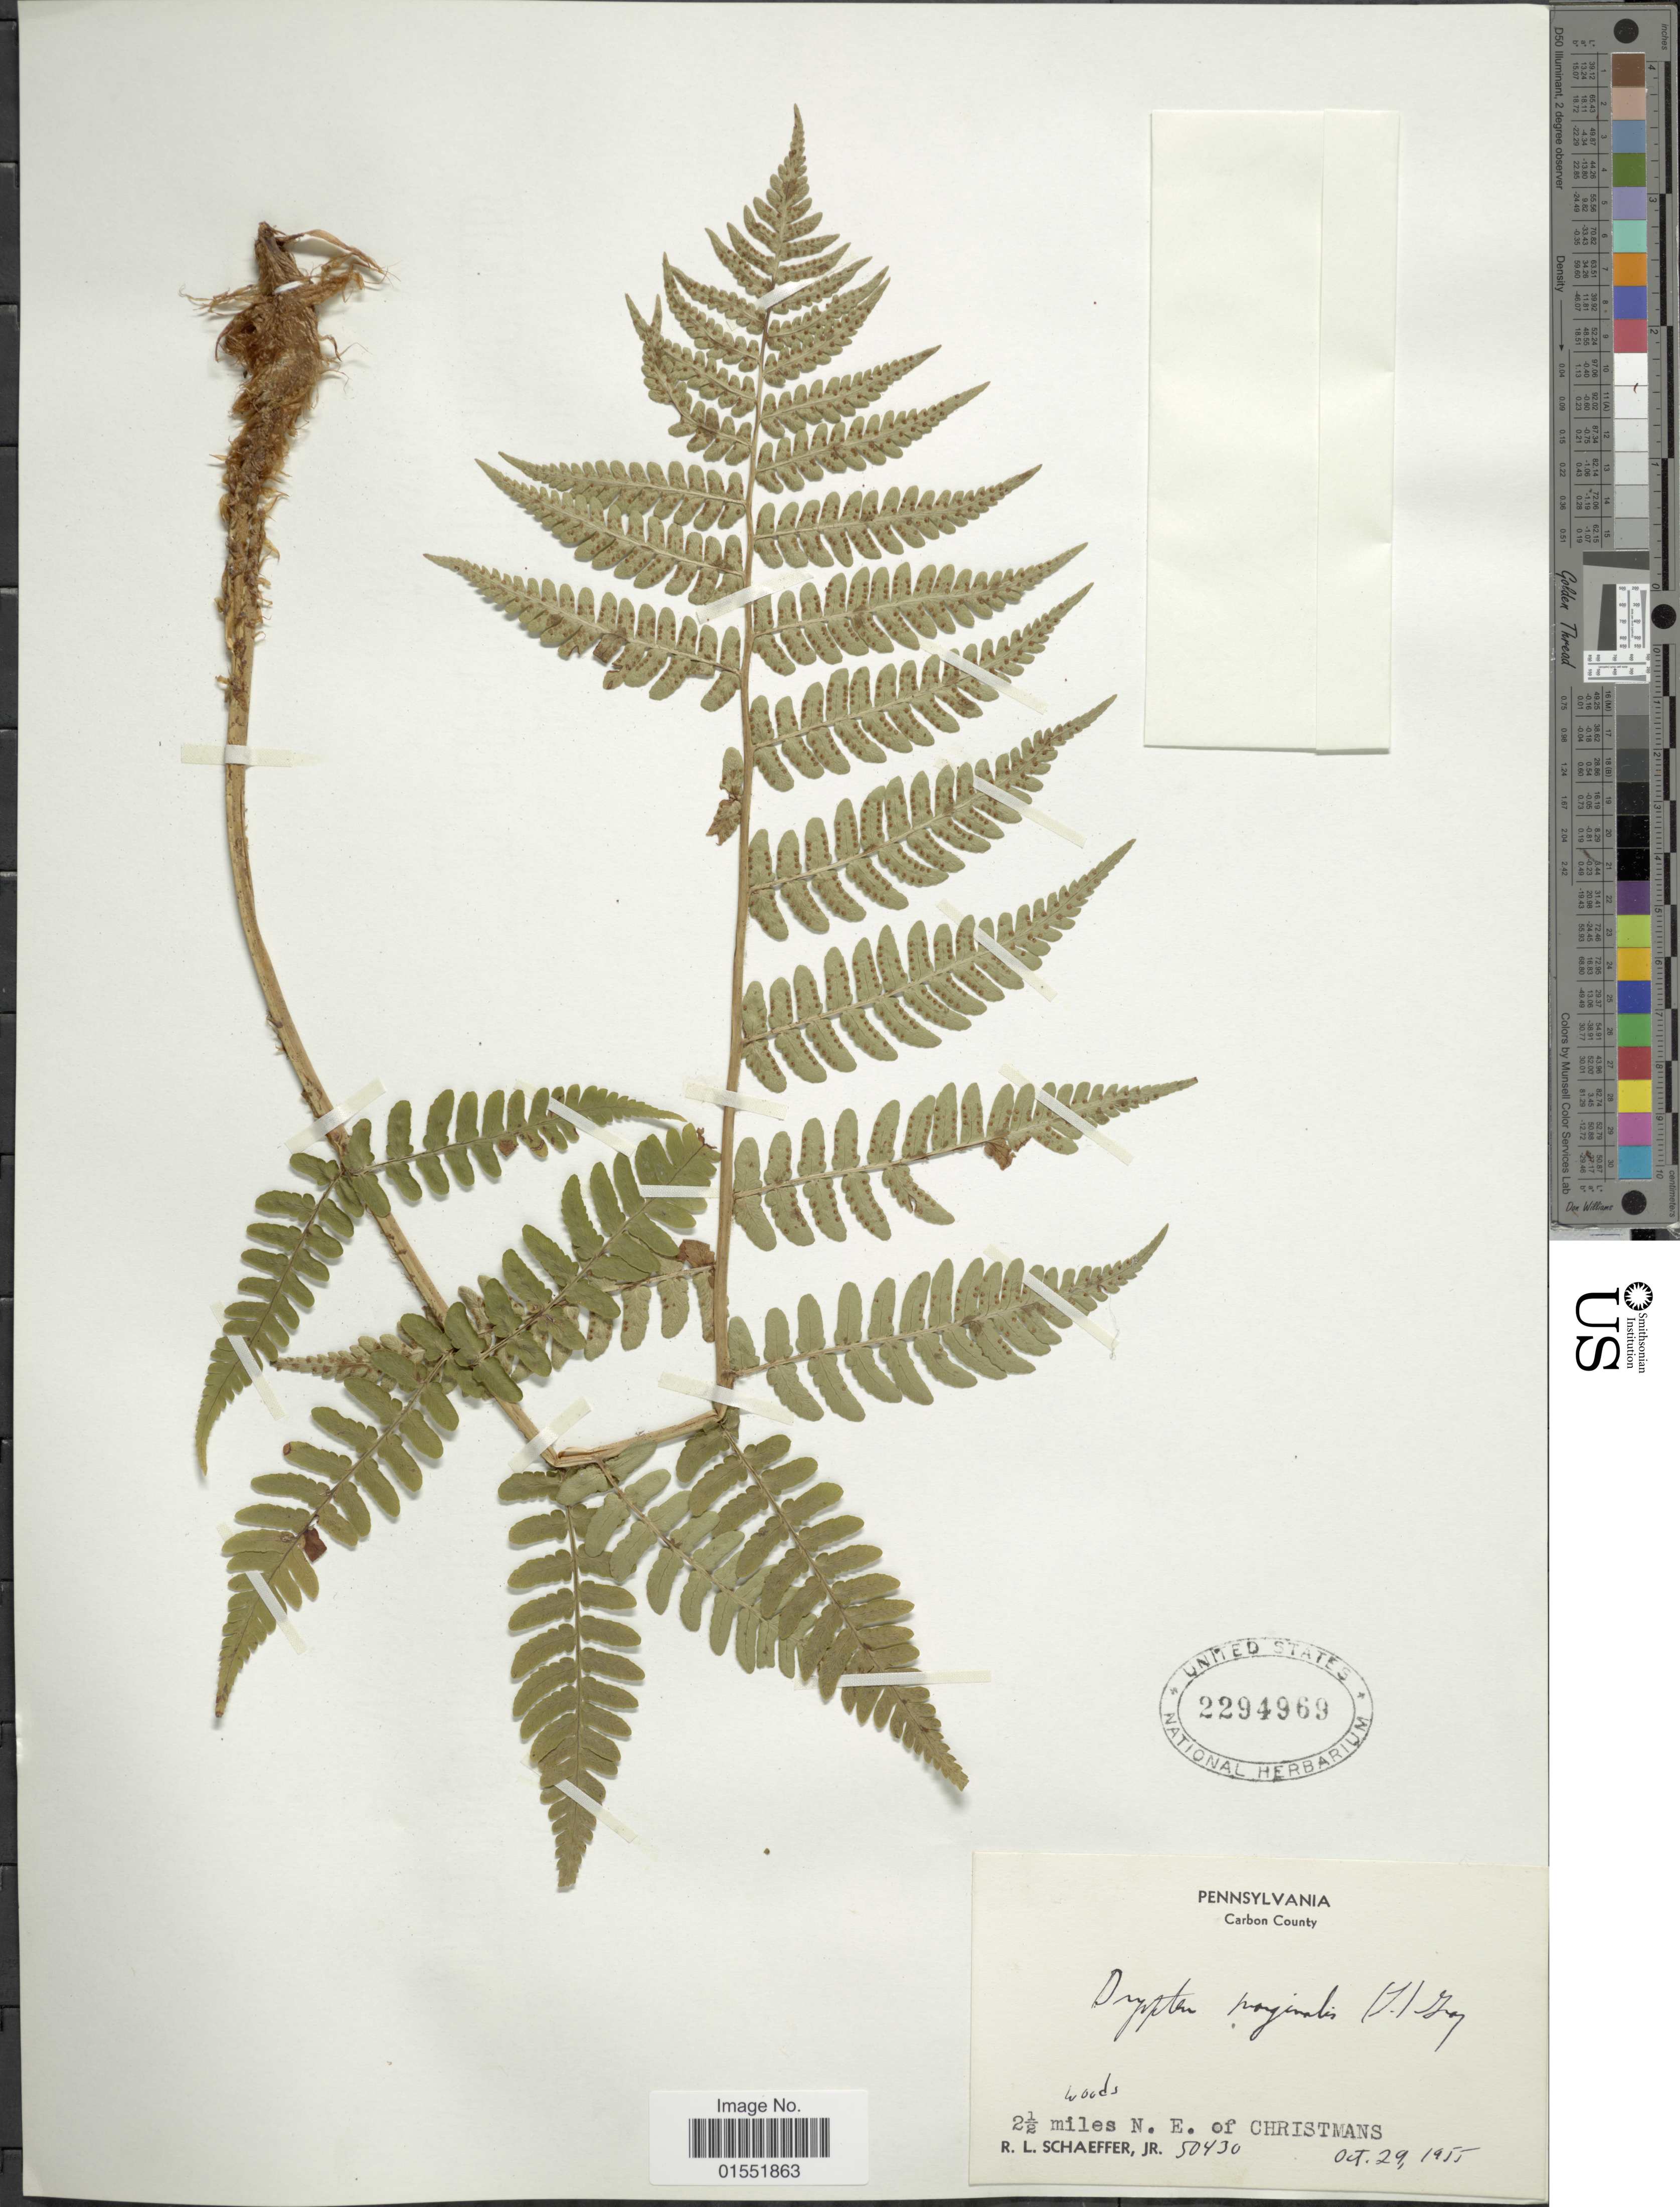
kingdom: Plantae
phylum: Tracheophyta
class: Polypodiopsida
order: Polypodiales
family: Dryopteridaceae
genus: Dryopteris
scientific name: Dryopteris marginalis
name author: (L.) A. Gray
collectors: R. L. Schaeffer Jr.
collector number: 50430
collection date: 1955-10-29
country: United States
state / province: Pennsylvania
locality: Carbon County. 2½ miles N. E. of Christmans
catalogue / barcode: US 2294969